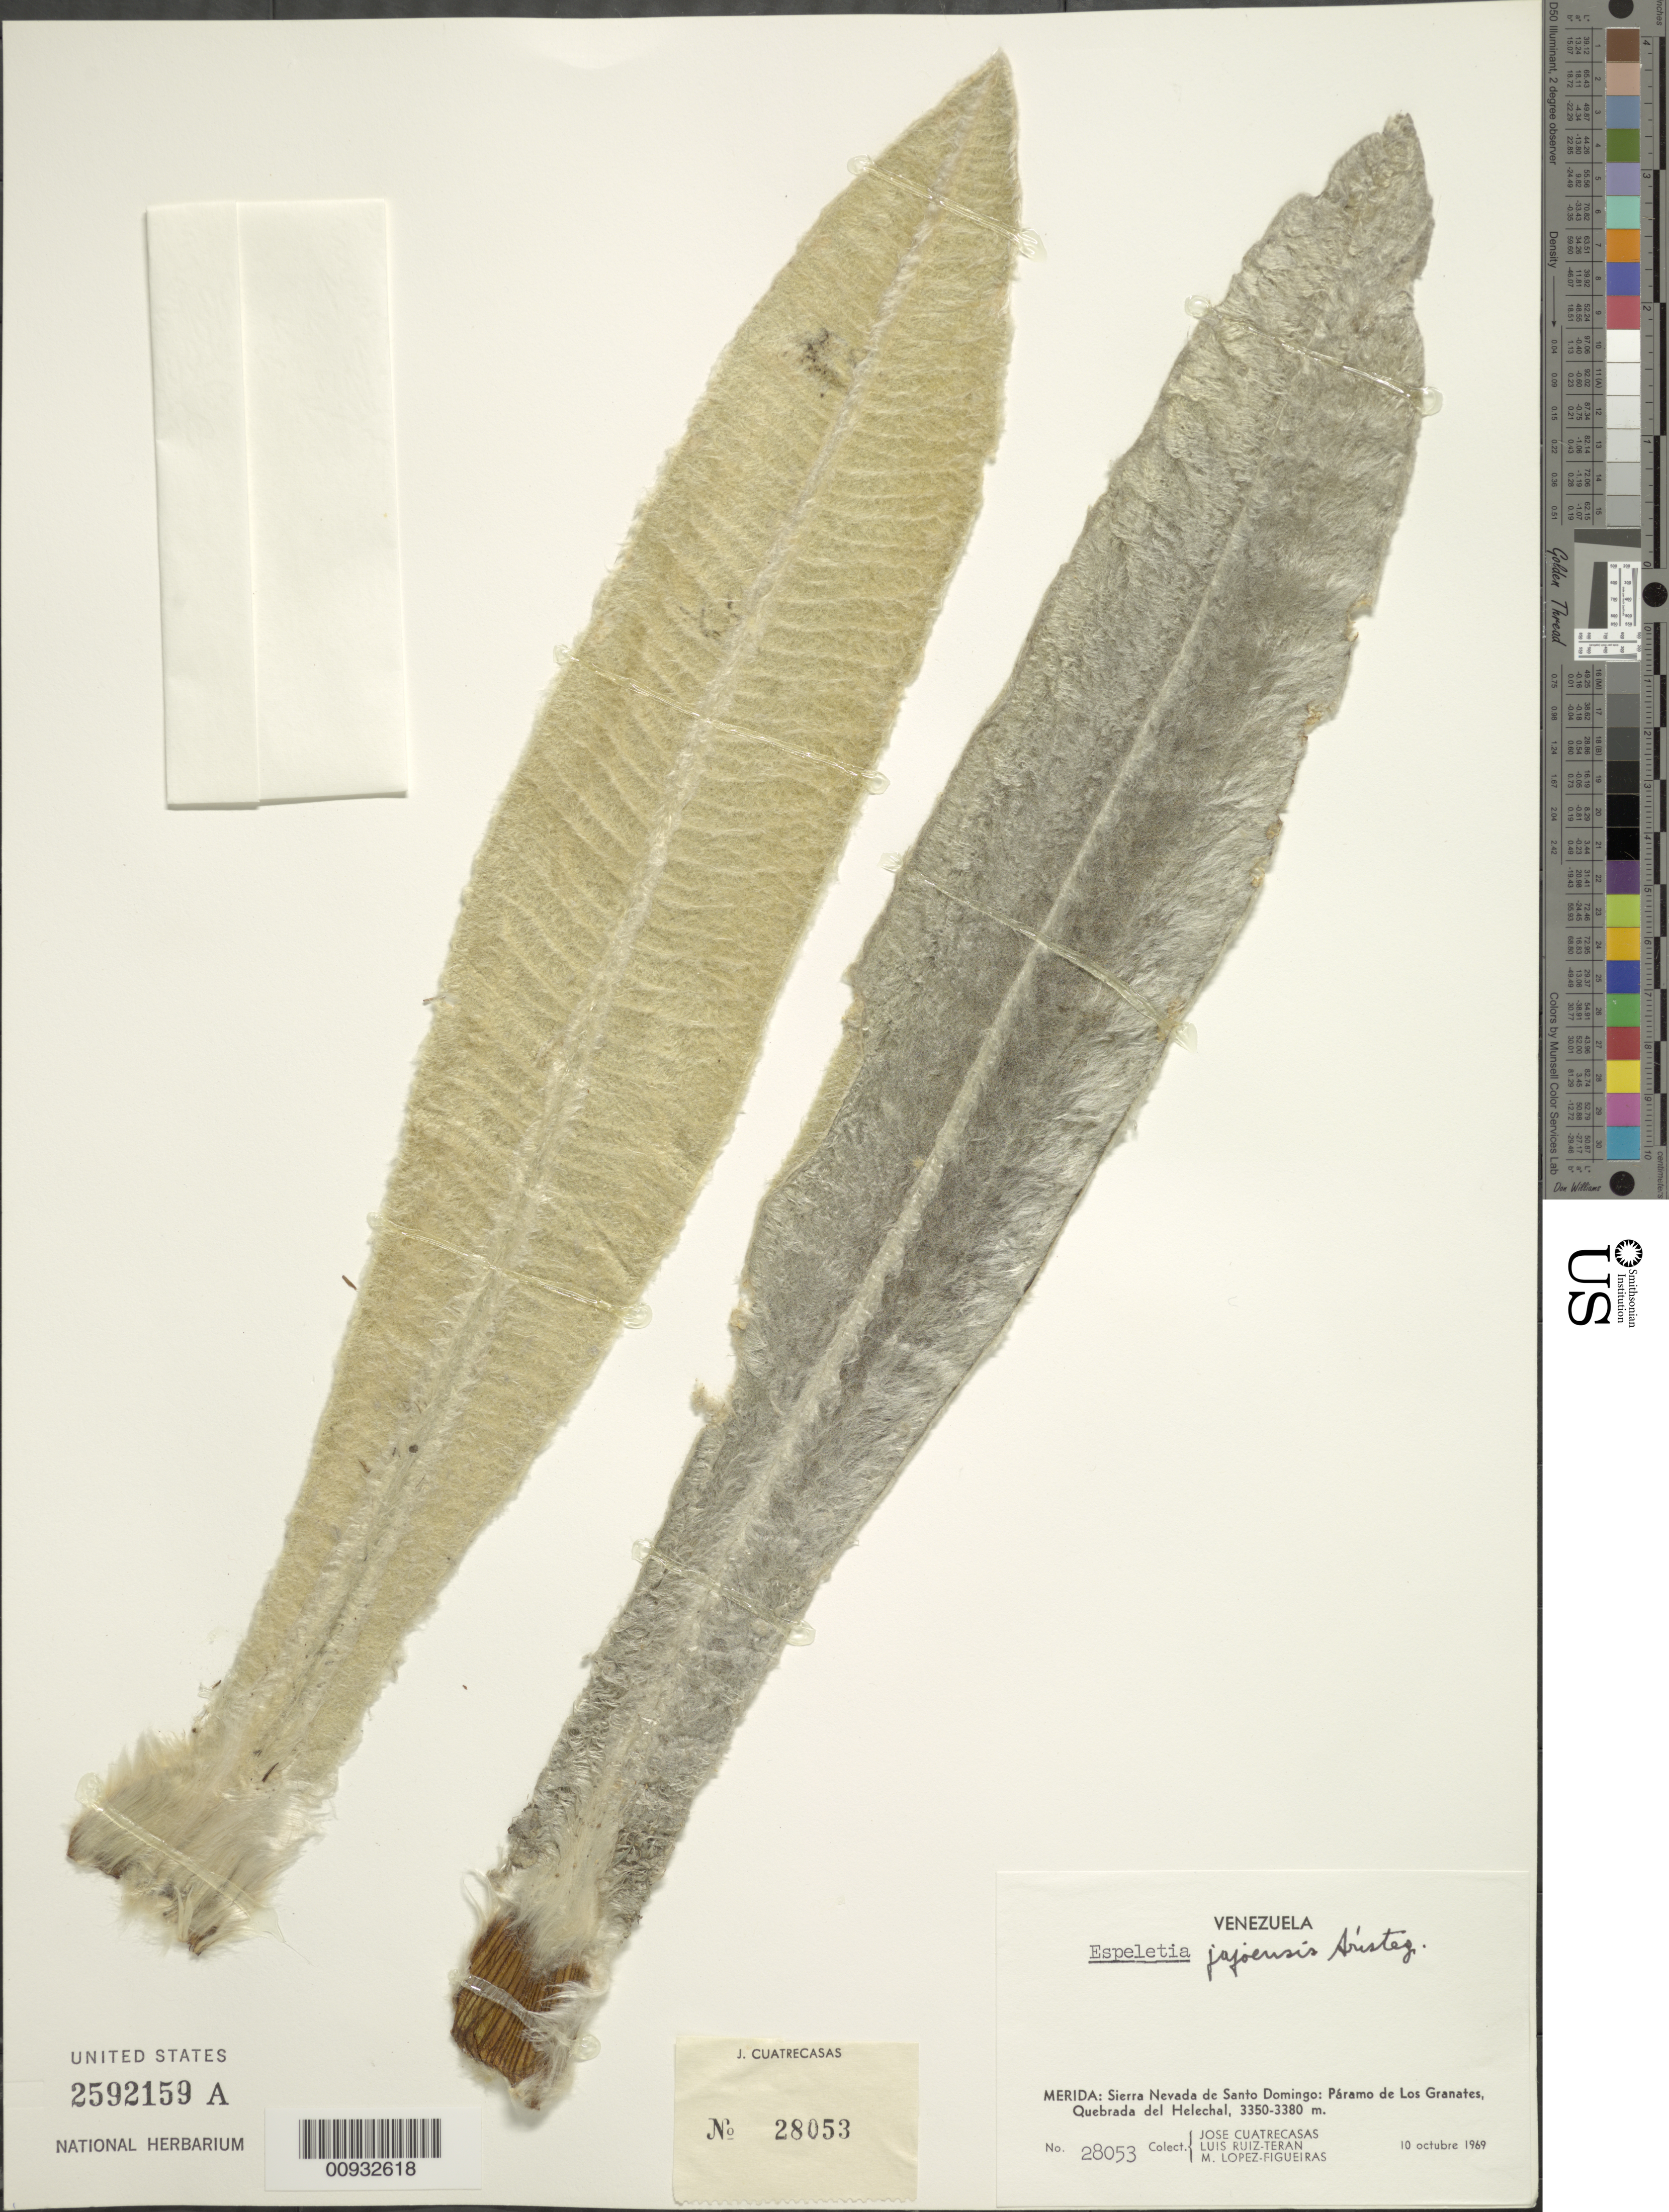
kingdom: Plantae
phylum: Tracheophyta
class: Magnoliopsida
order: Asterales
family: Asteraceae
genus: Espeletia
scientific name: Espeletia jajoensis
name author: Aristeg.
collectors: J. Cuatrecasas, L. E. Ruíz-Terán & M. López Figueiras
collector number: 28053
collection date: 1969-10-10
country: Venezuela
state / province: Mérida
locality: Sierra Nevada de Santo Domingo, Paramo de Los Granates: Loma de Paja, Quebrada Azul.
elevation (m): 3350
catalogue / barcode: US 2592159A